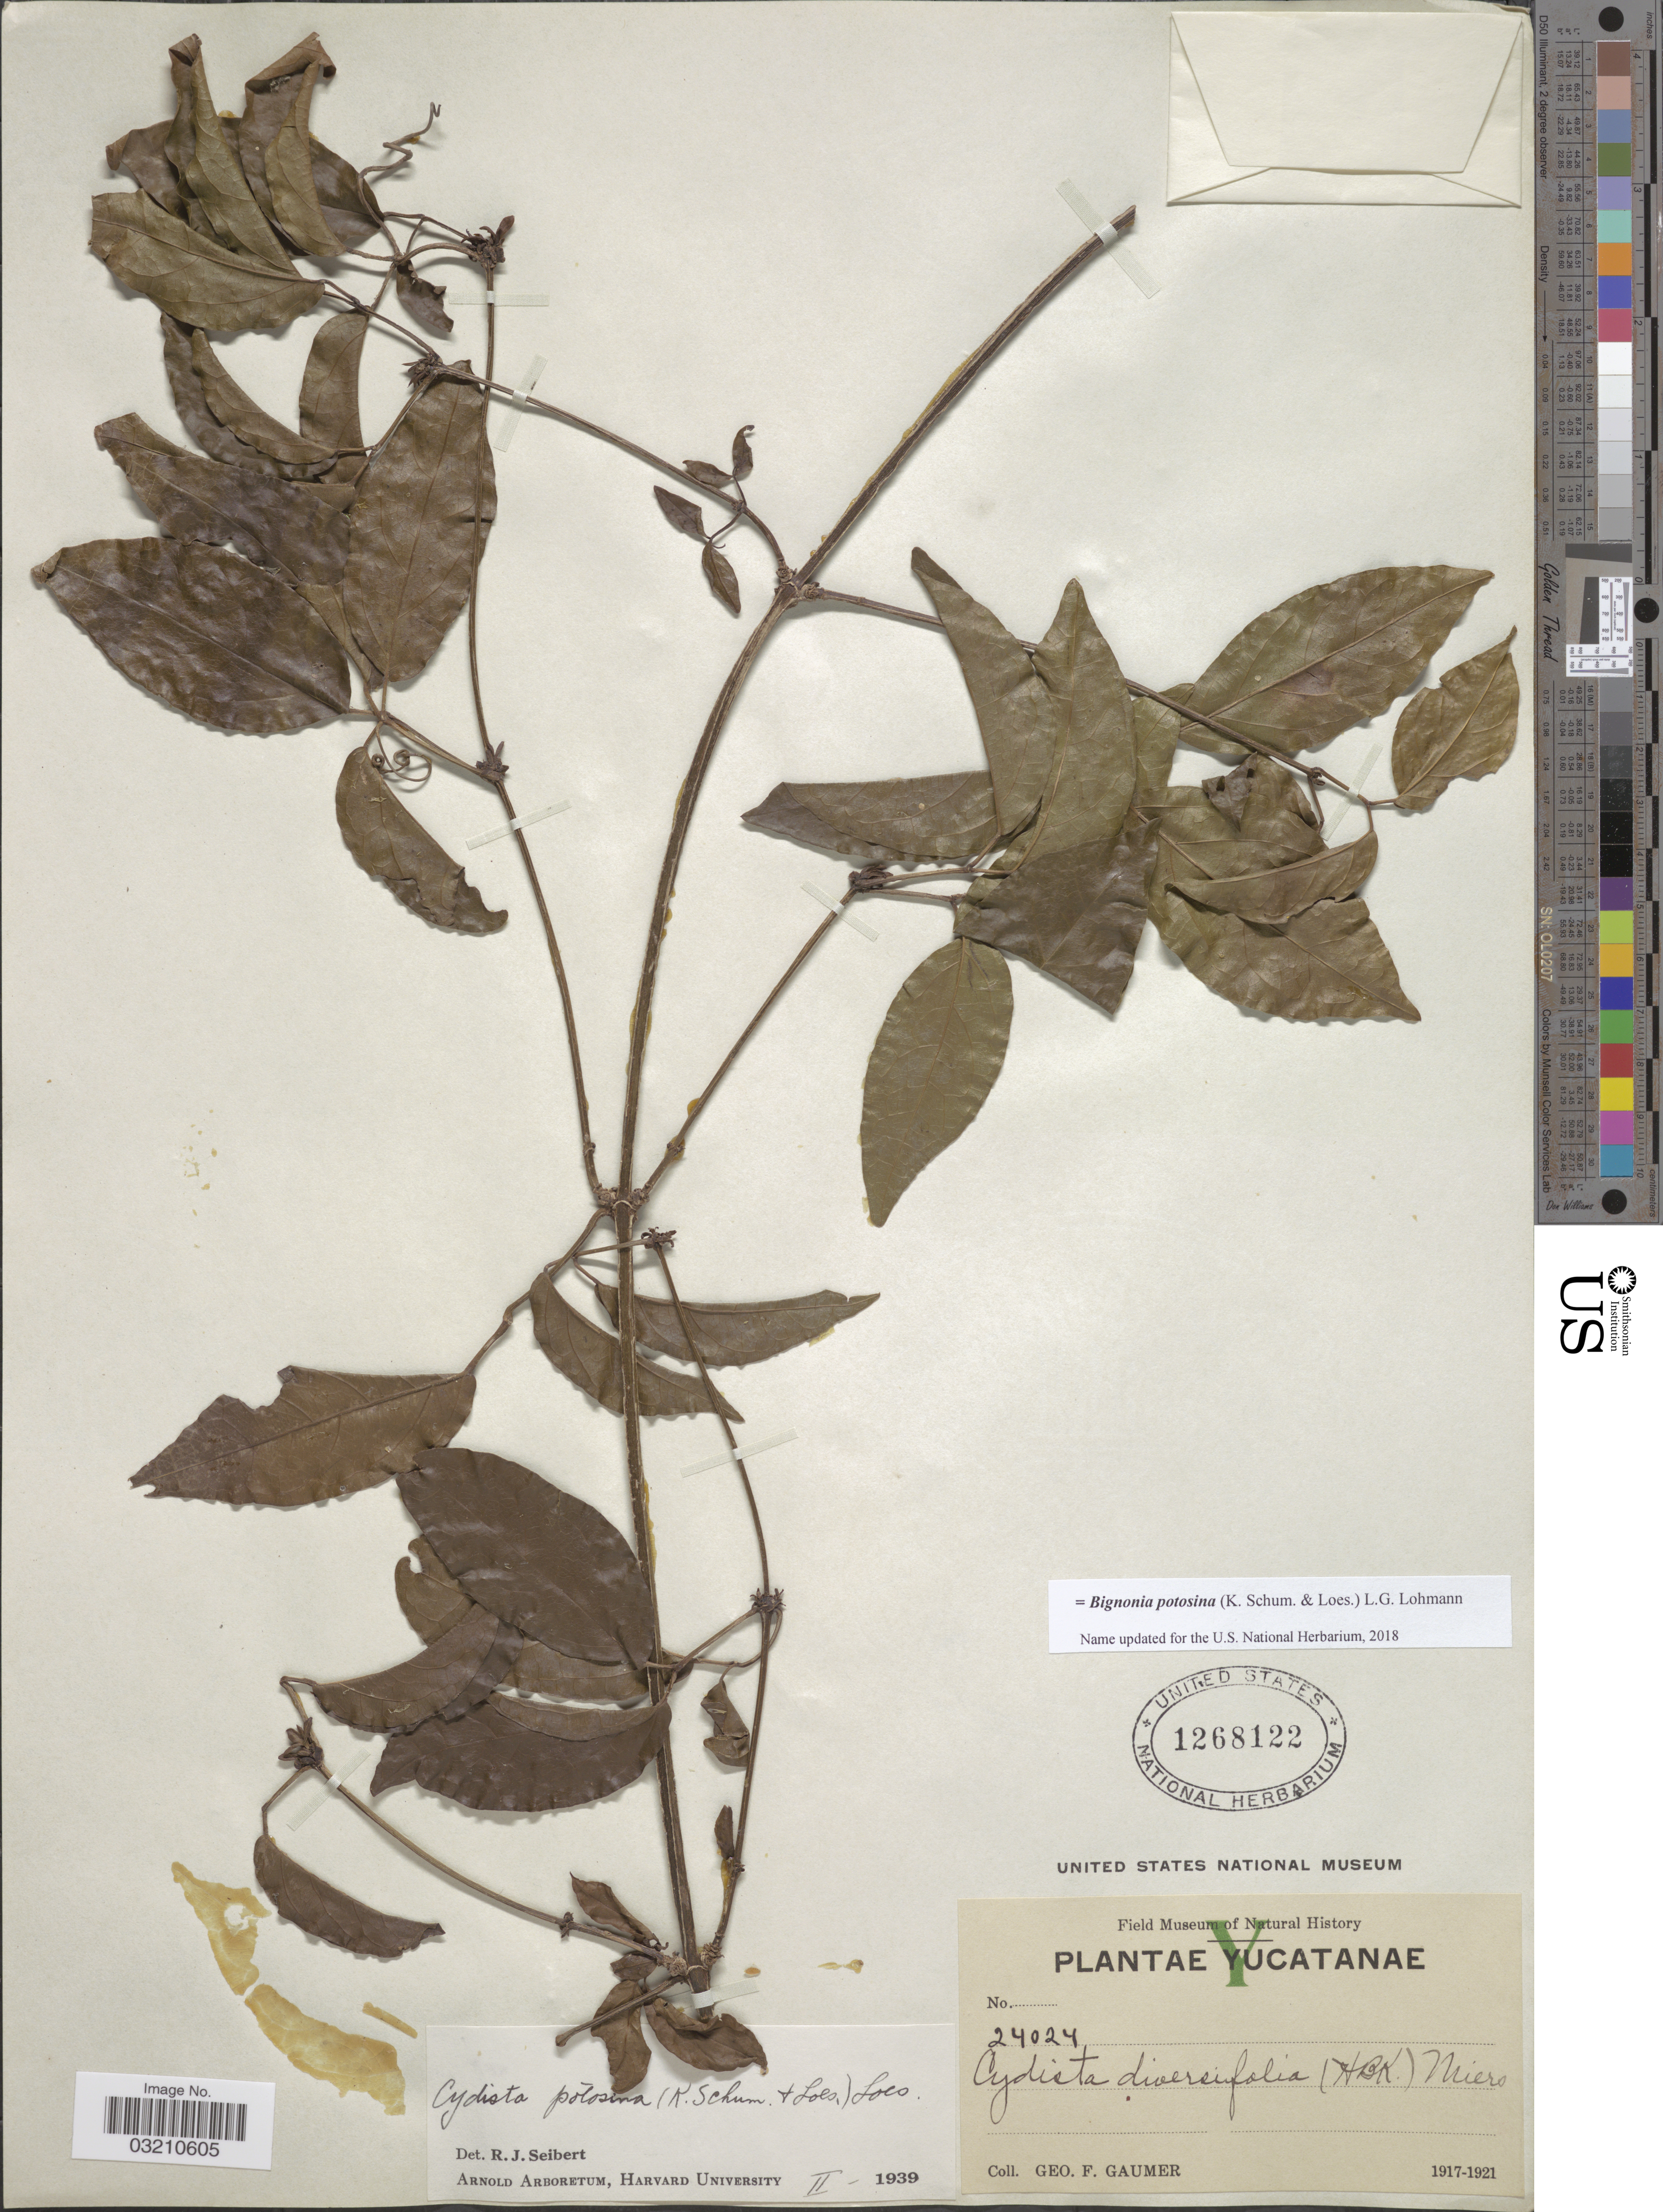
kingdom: Plantae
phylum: Tracheophyta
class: Magnoliopsida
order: Lamiales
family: Bignoniaceae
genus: Bignonia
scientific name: Bignonia potosina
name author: (K. Schum. & Loes.) L.G. Lohmann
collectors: G. F. Gaumer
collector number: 24024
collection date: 1917/1921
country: Mexico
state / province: Yucatán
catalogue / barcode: US 1268122